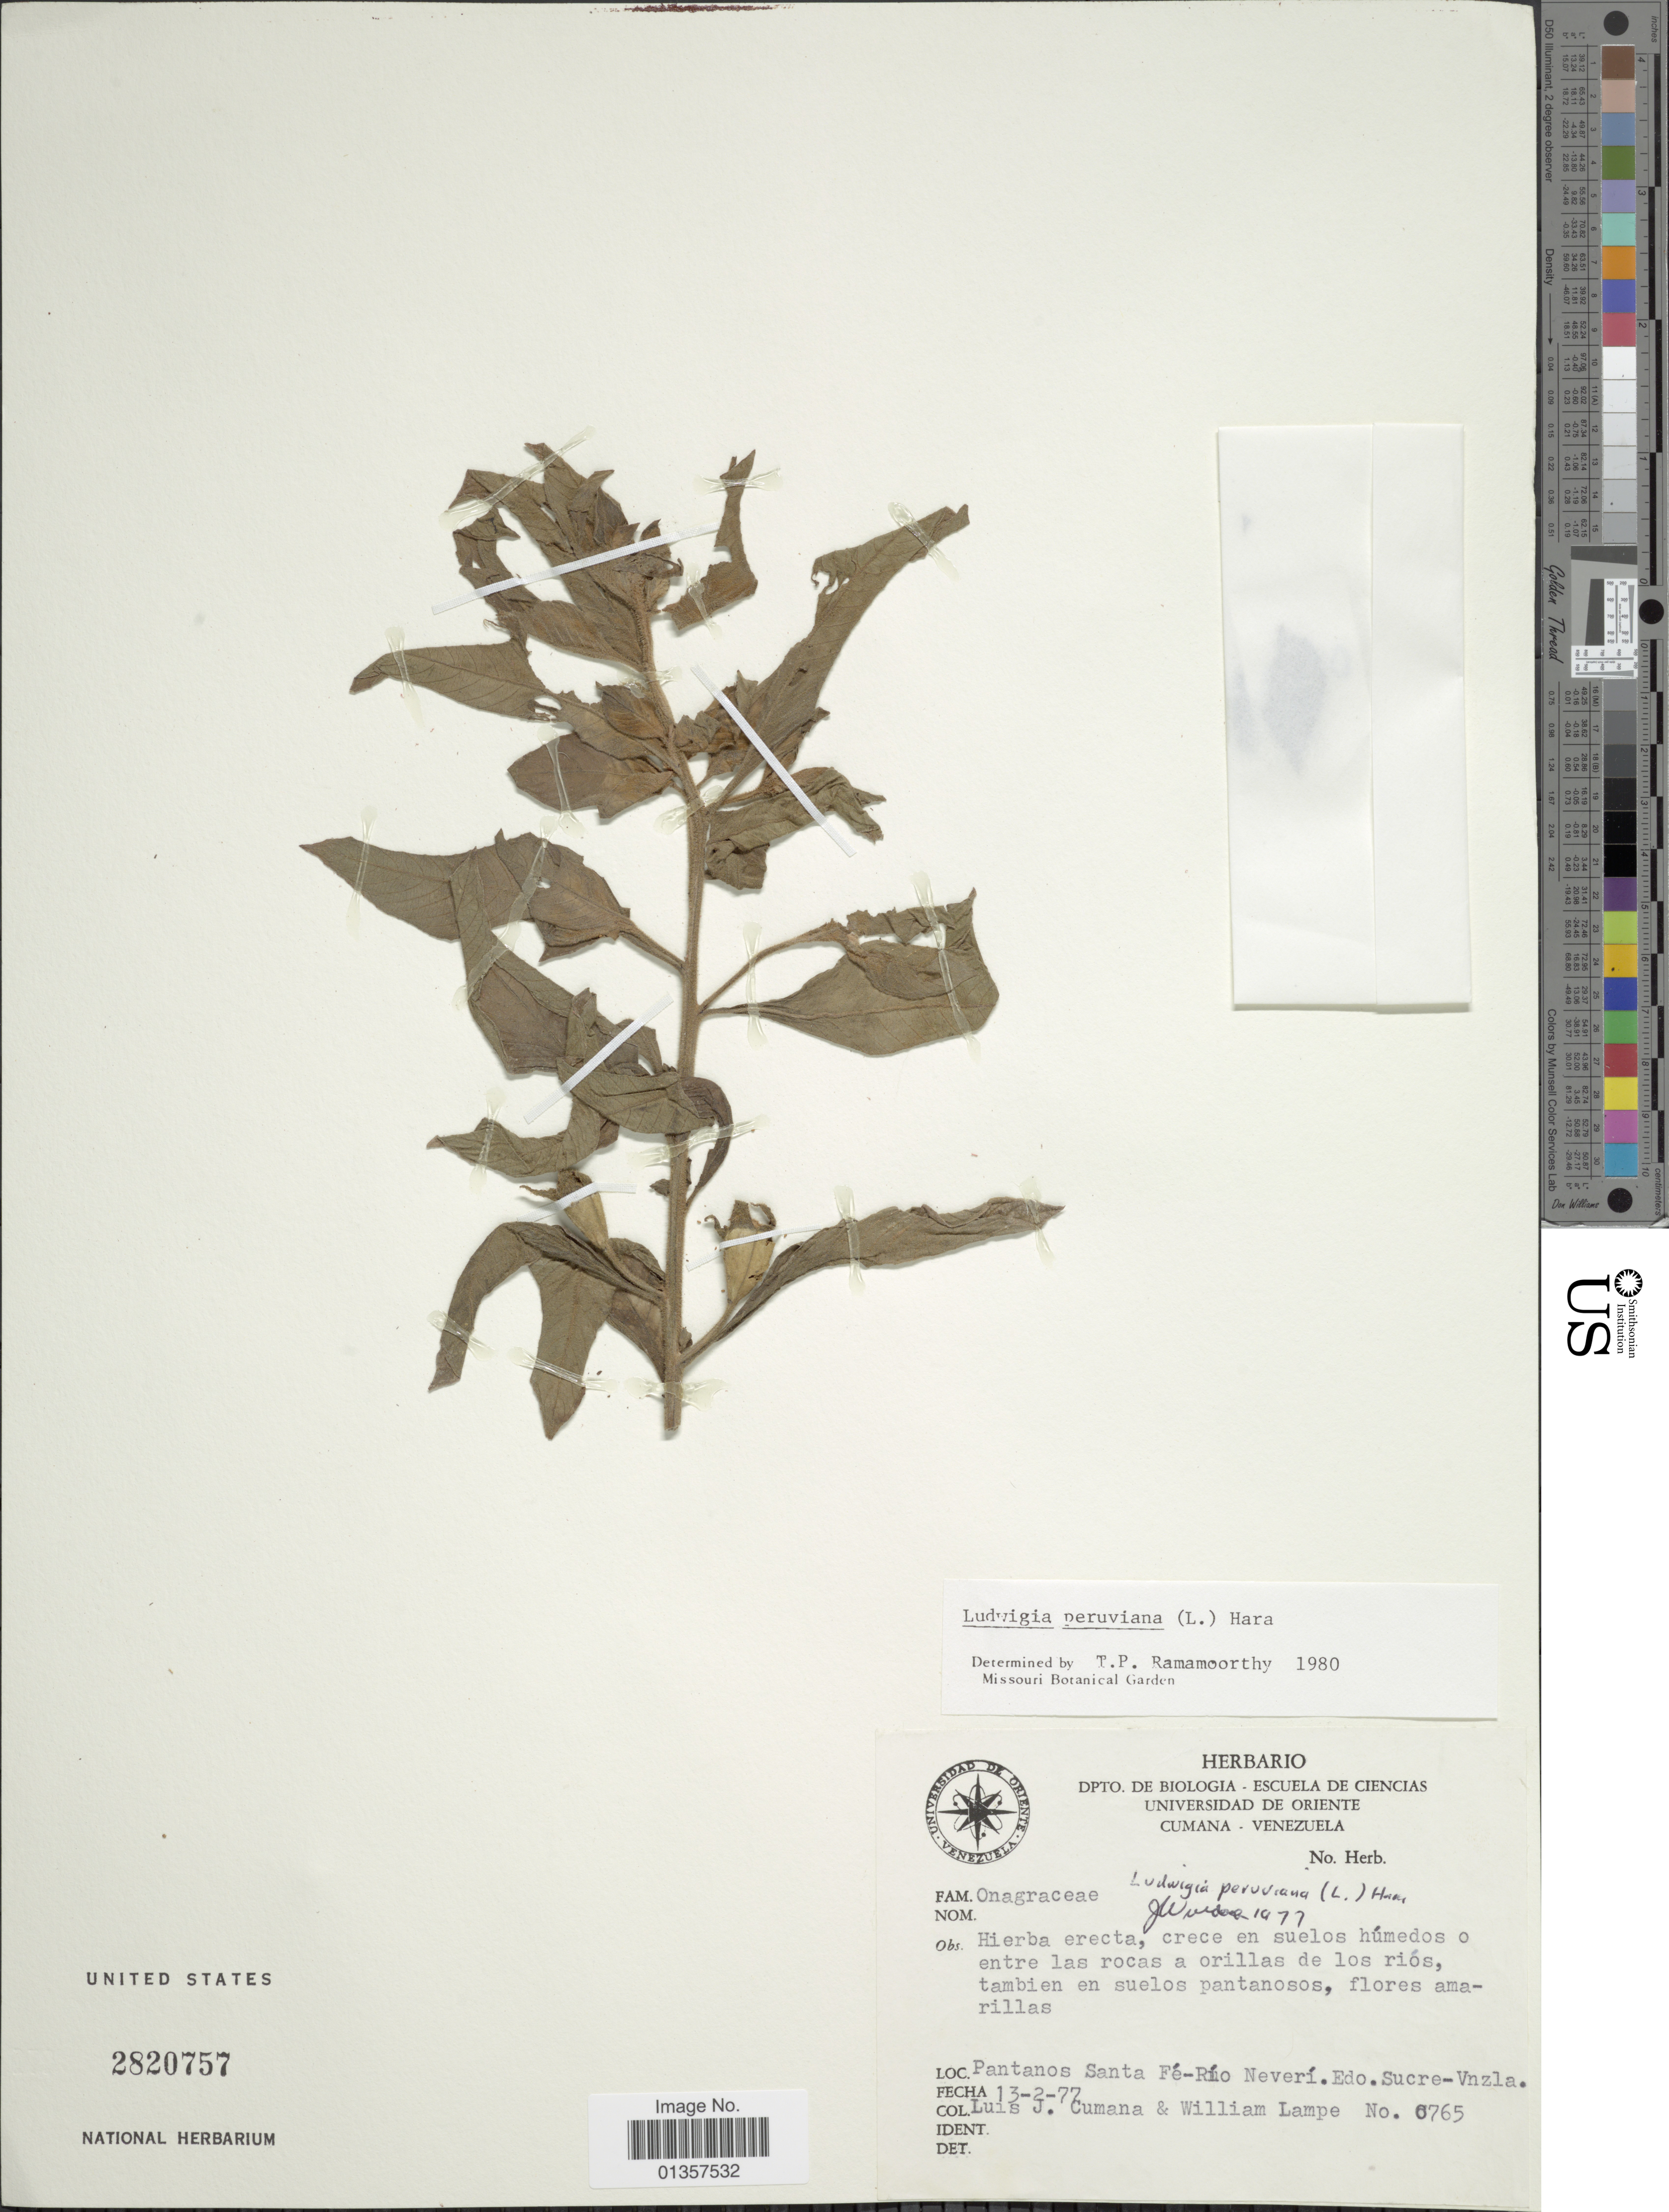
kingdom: Plantae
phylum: Tracheophyta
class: Magnoliopsida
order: Myrtales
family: Onagraceae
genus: Ludwigia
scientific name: Ludwigia peruviana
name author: (L.) H. Hara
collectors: L. J. Cumaná C. & W. Lampe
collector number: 0765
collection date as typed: Transcribed d/m/y: 13/2/77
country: Venezuela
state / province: Sucre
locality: Pantanos Santa Fé-Río Neverí. Edo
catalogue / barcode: US 2820757